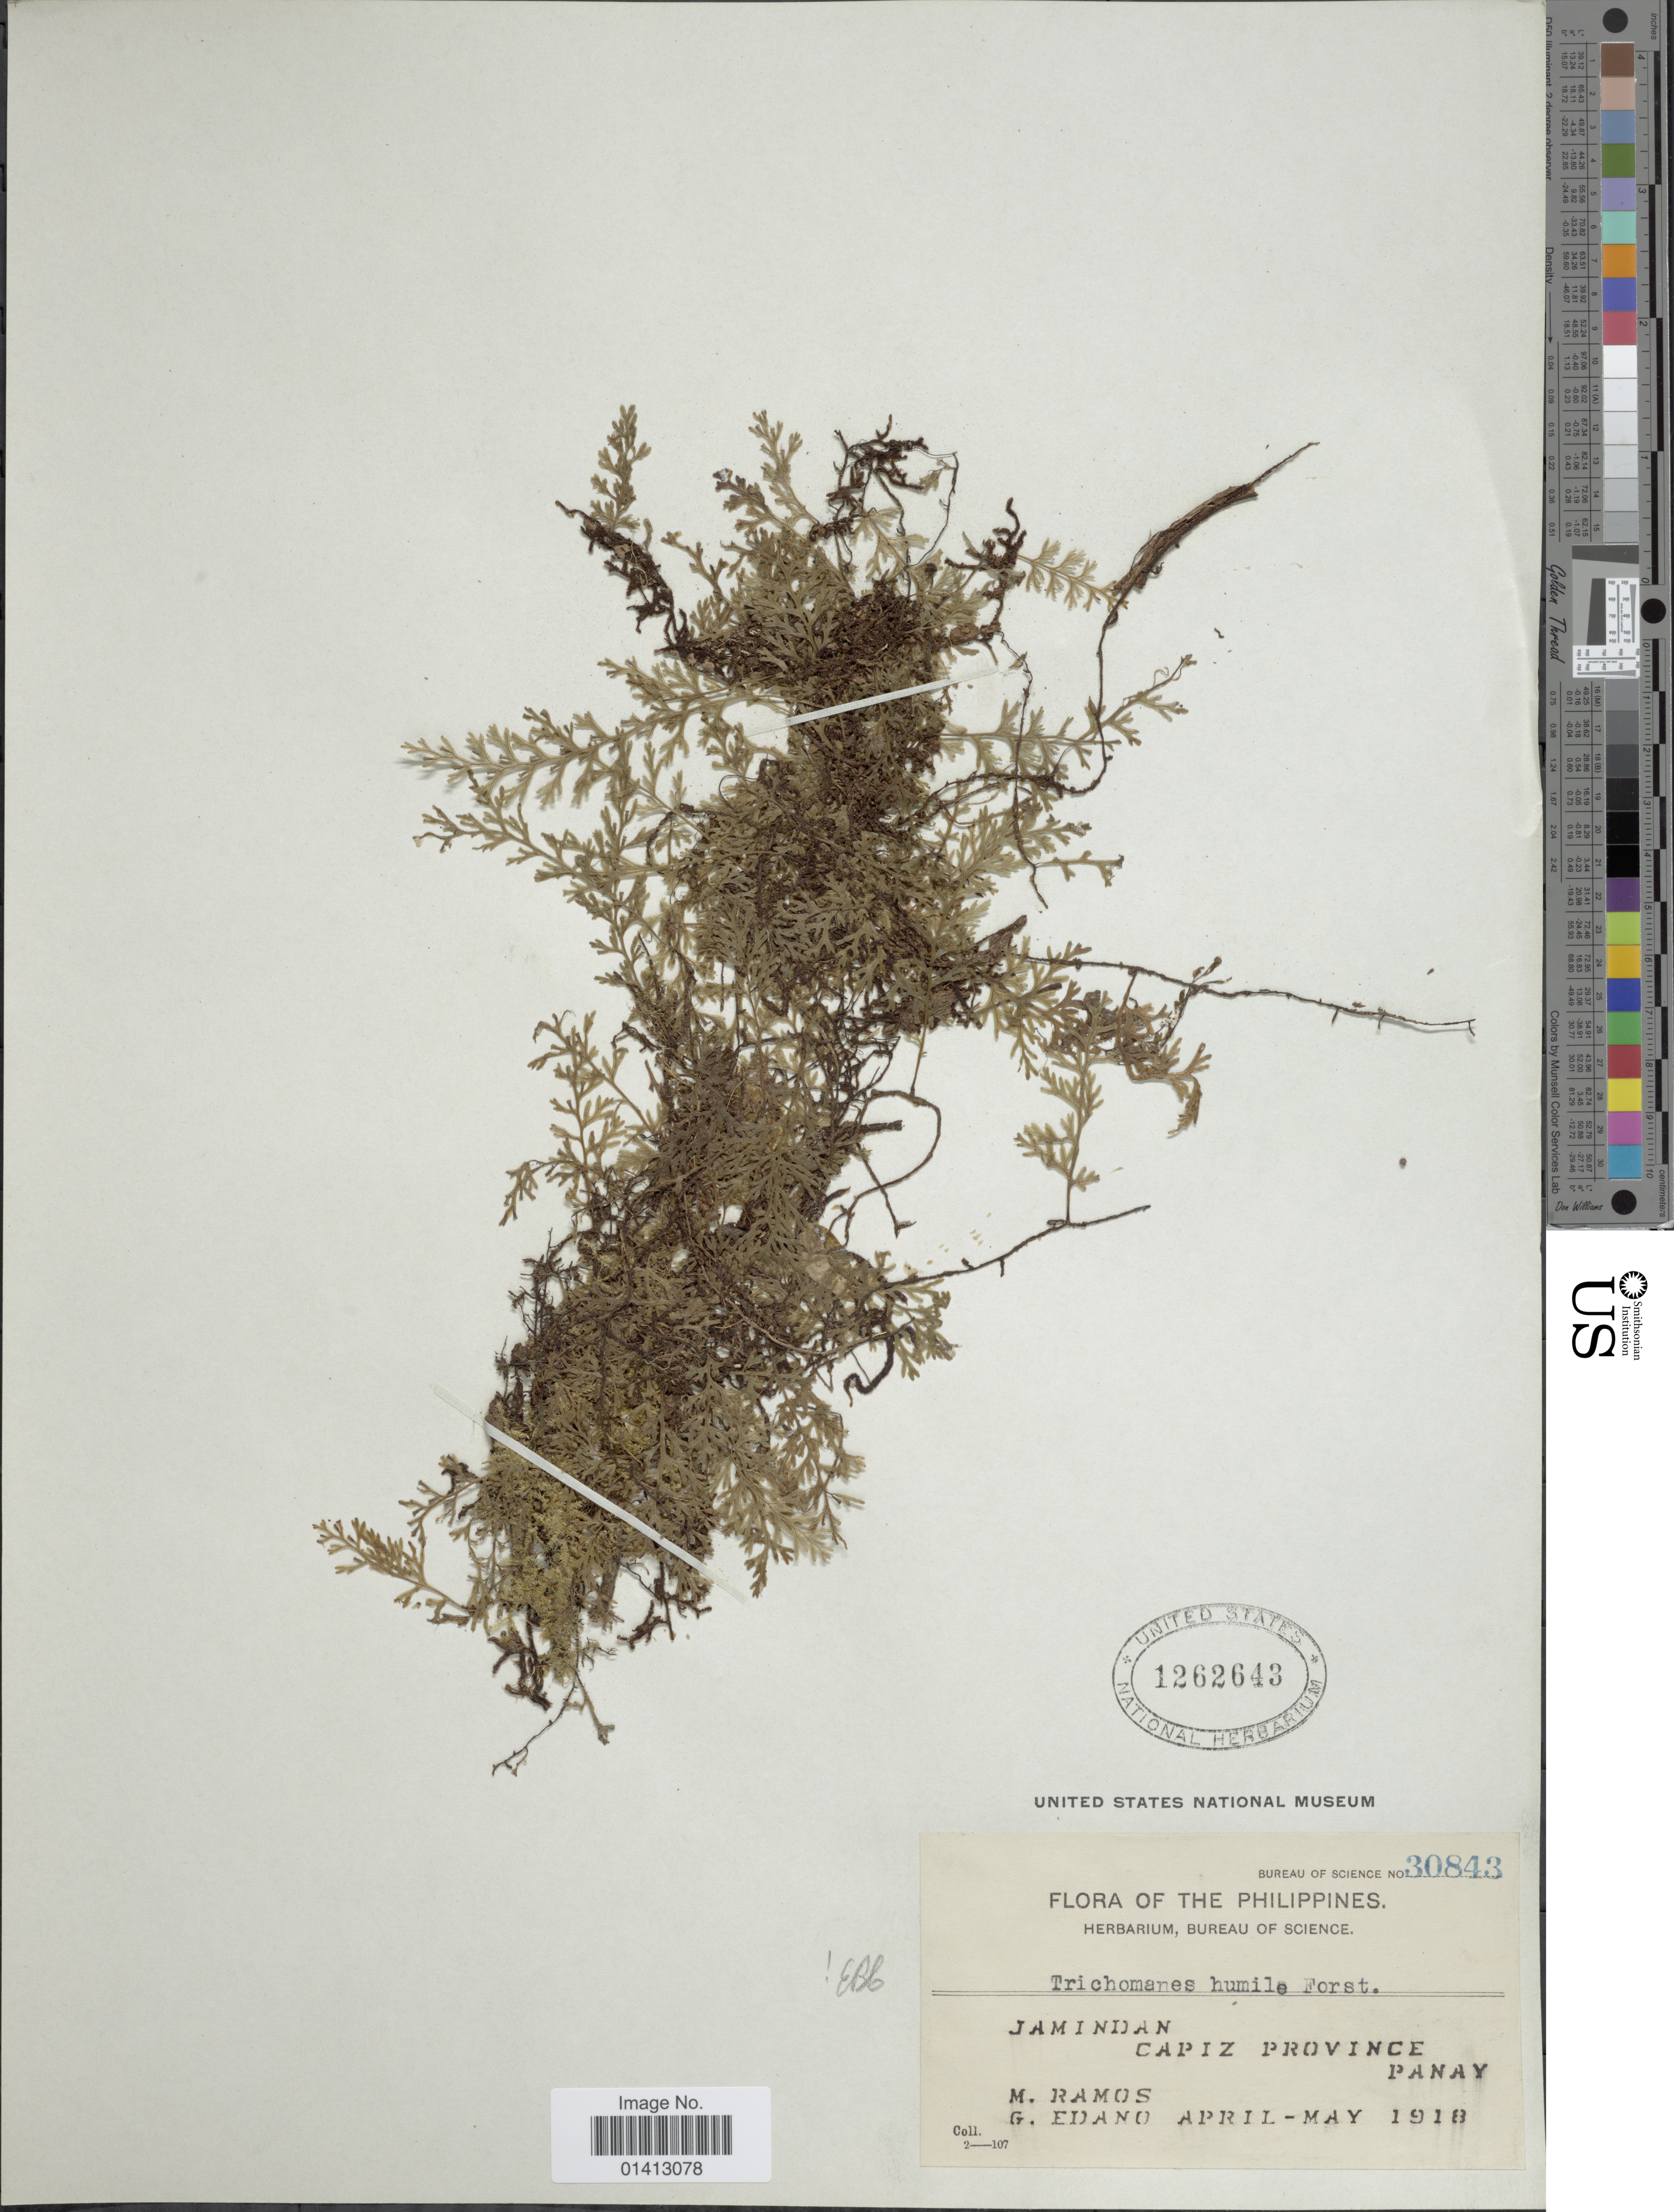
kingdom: Plantae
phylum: Tracheophyta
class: Polypodiopsida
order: Hymenophyllales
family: Hymenophyllaceae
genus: Crepidomanes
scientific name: Crepidomanes humilis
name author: (G. Forst.) Bosch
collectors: M. Ramos & G. Edaño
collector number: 30843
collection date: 1918-04/1918-05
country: Philippines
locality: Jamindan, Capiz Province Panay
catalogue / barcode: US 1262643